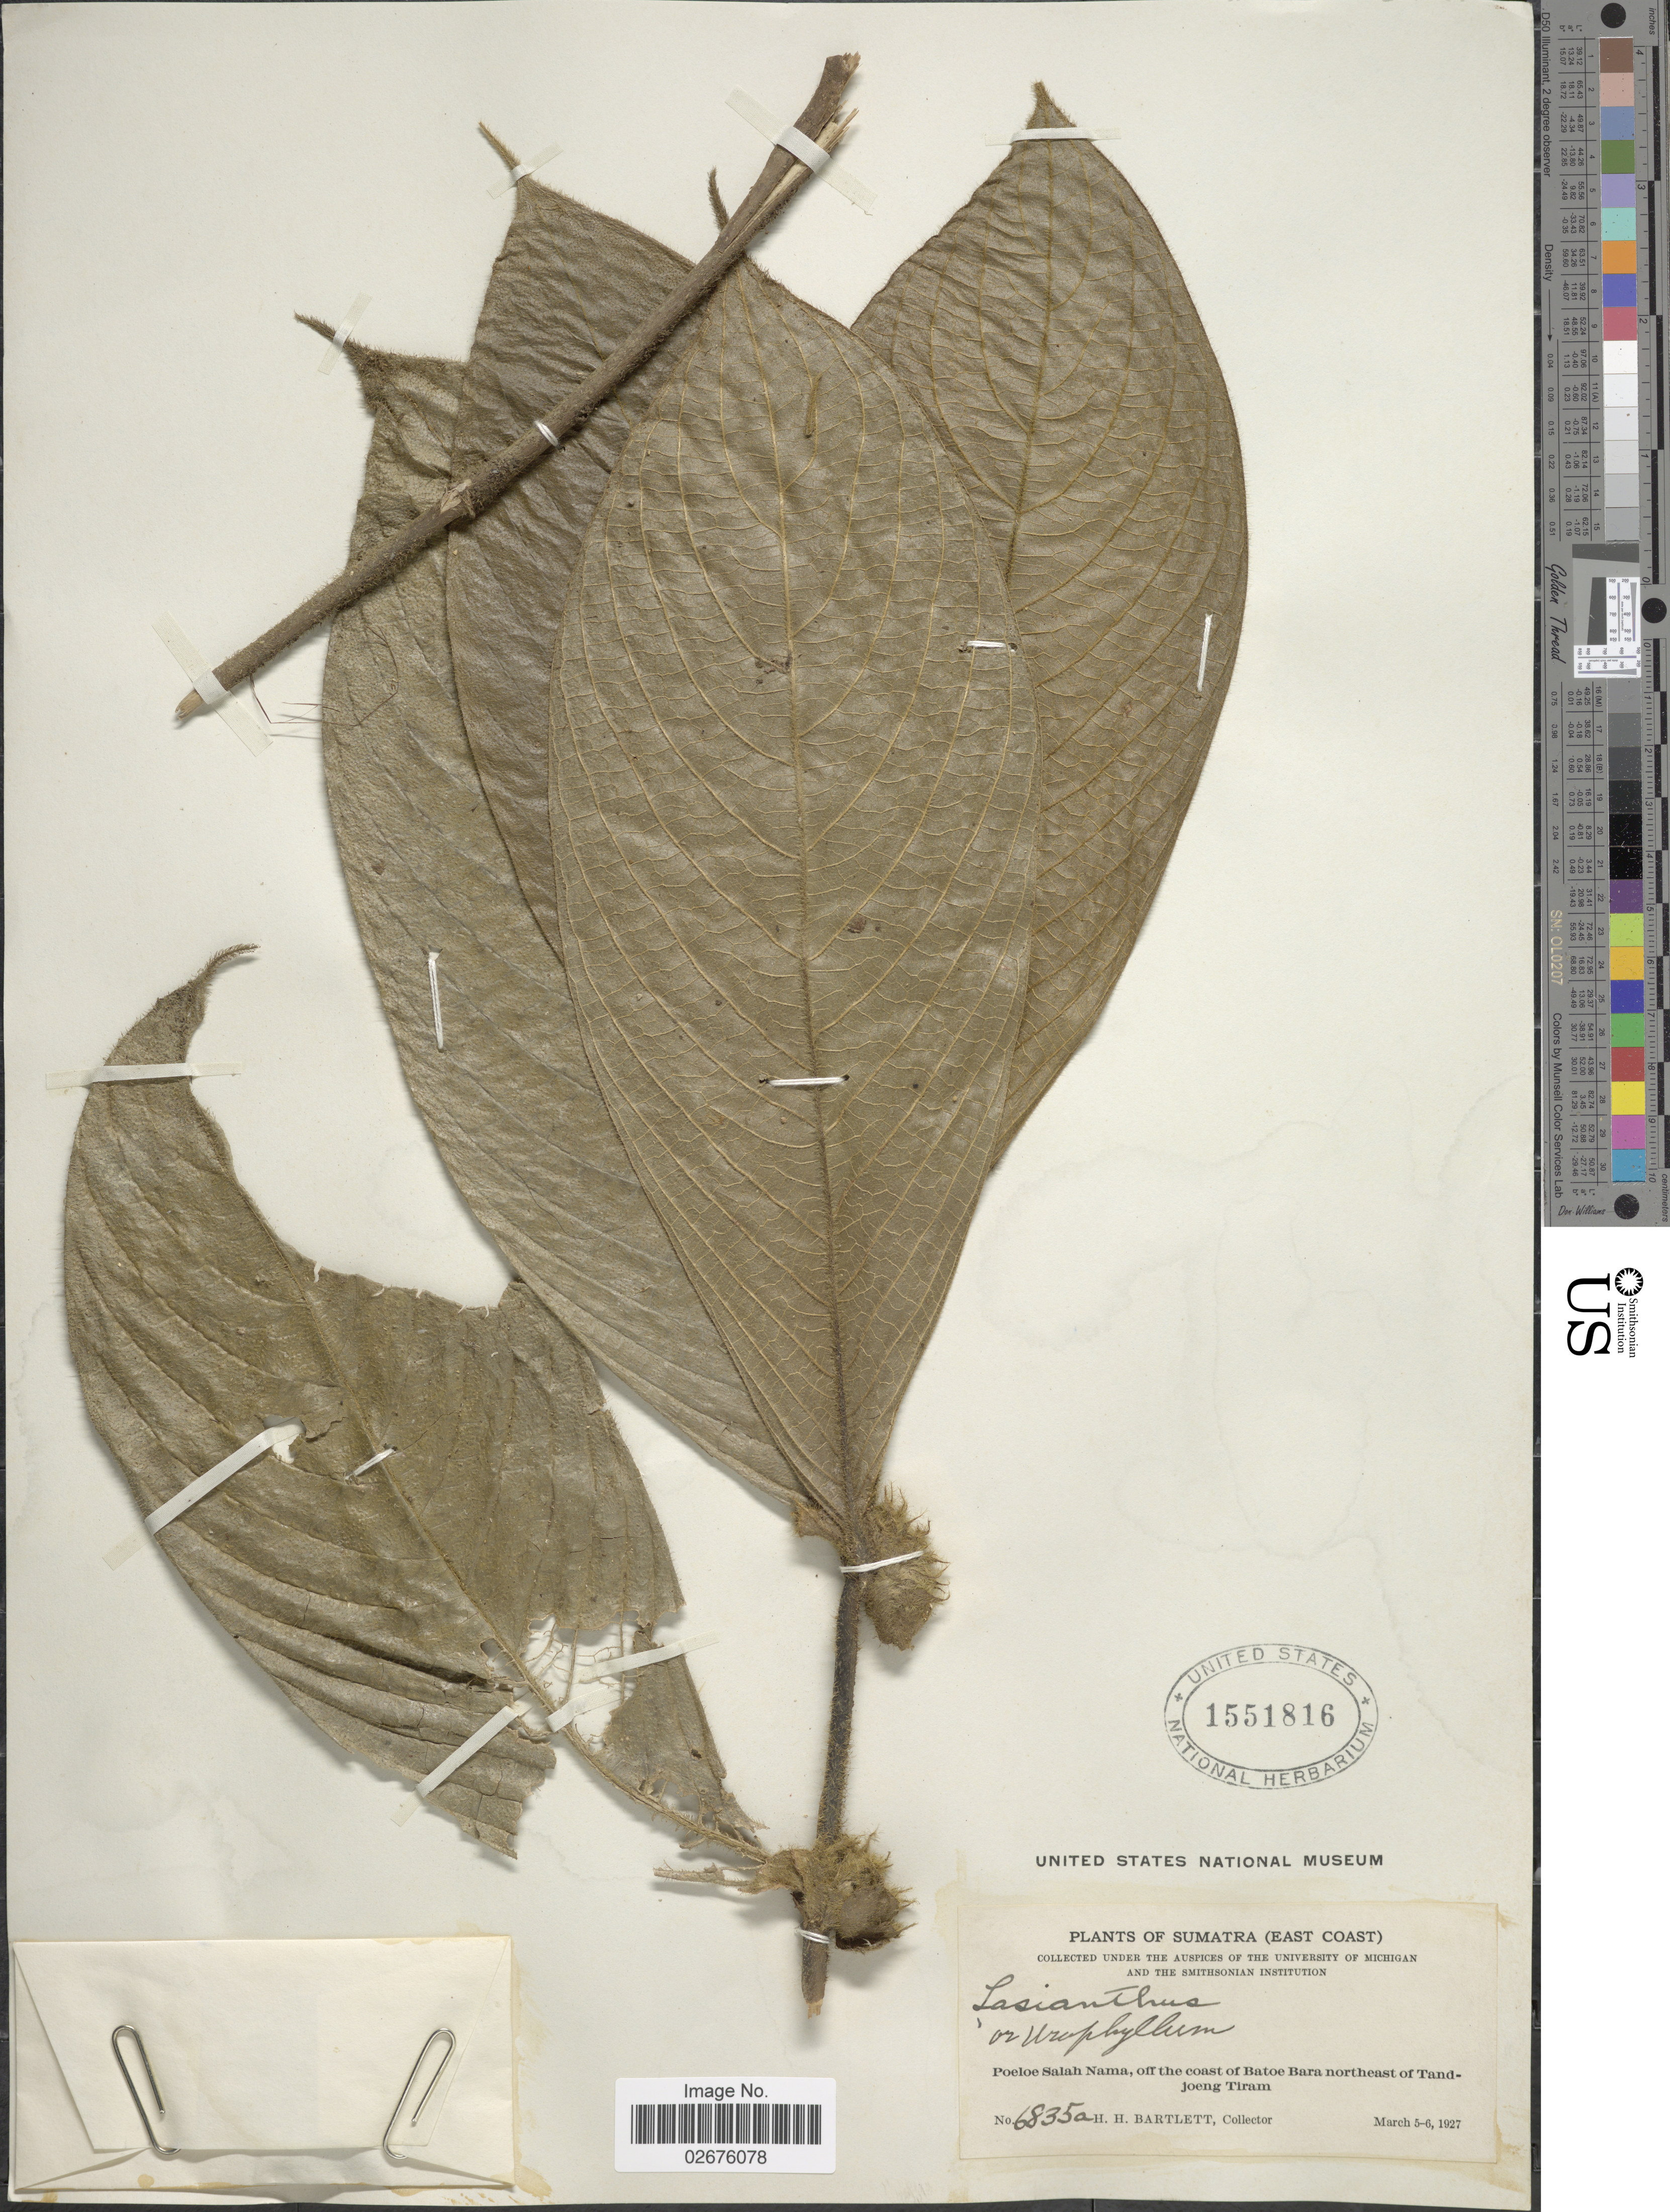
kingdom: Plantae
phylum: Tracheophyta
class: Magnoliopsida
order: Gentianales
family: Rubiaceae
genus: Lasianthus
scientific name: Lasianthus sp.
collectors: H. H. Bartlett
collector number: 6835a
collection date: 1927-03-05/1927-03-06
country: Indonesia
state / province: Sumatra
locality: (East Coast). Poeloe Salah Nama, off the coast of Batoe Bara northeast of Tandjoeng Tiram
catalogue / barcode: US 1551816